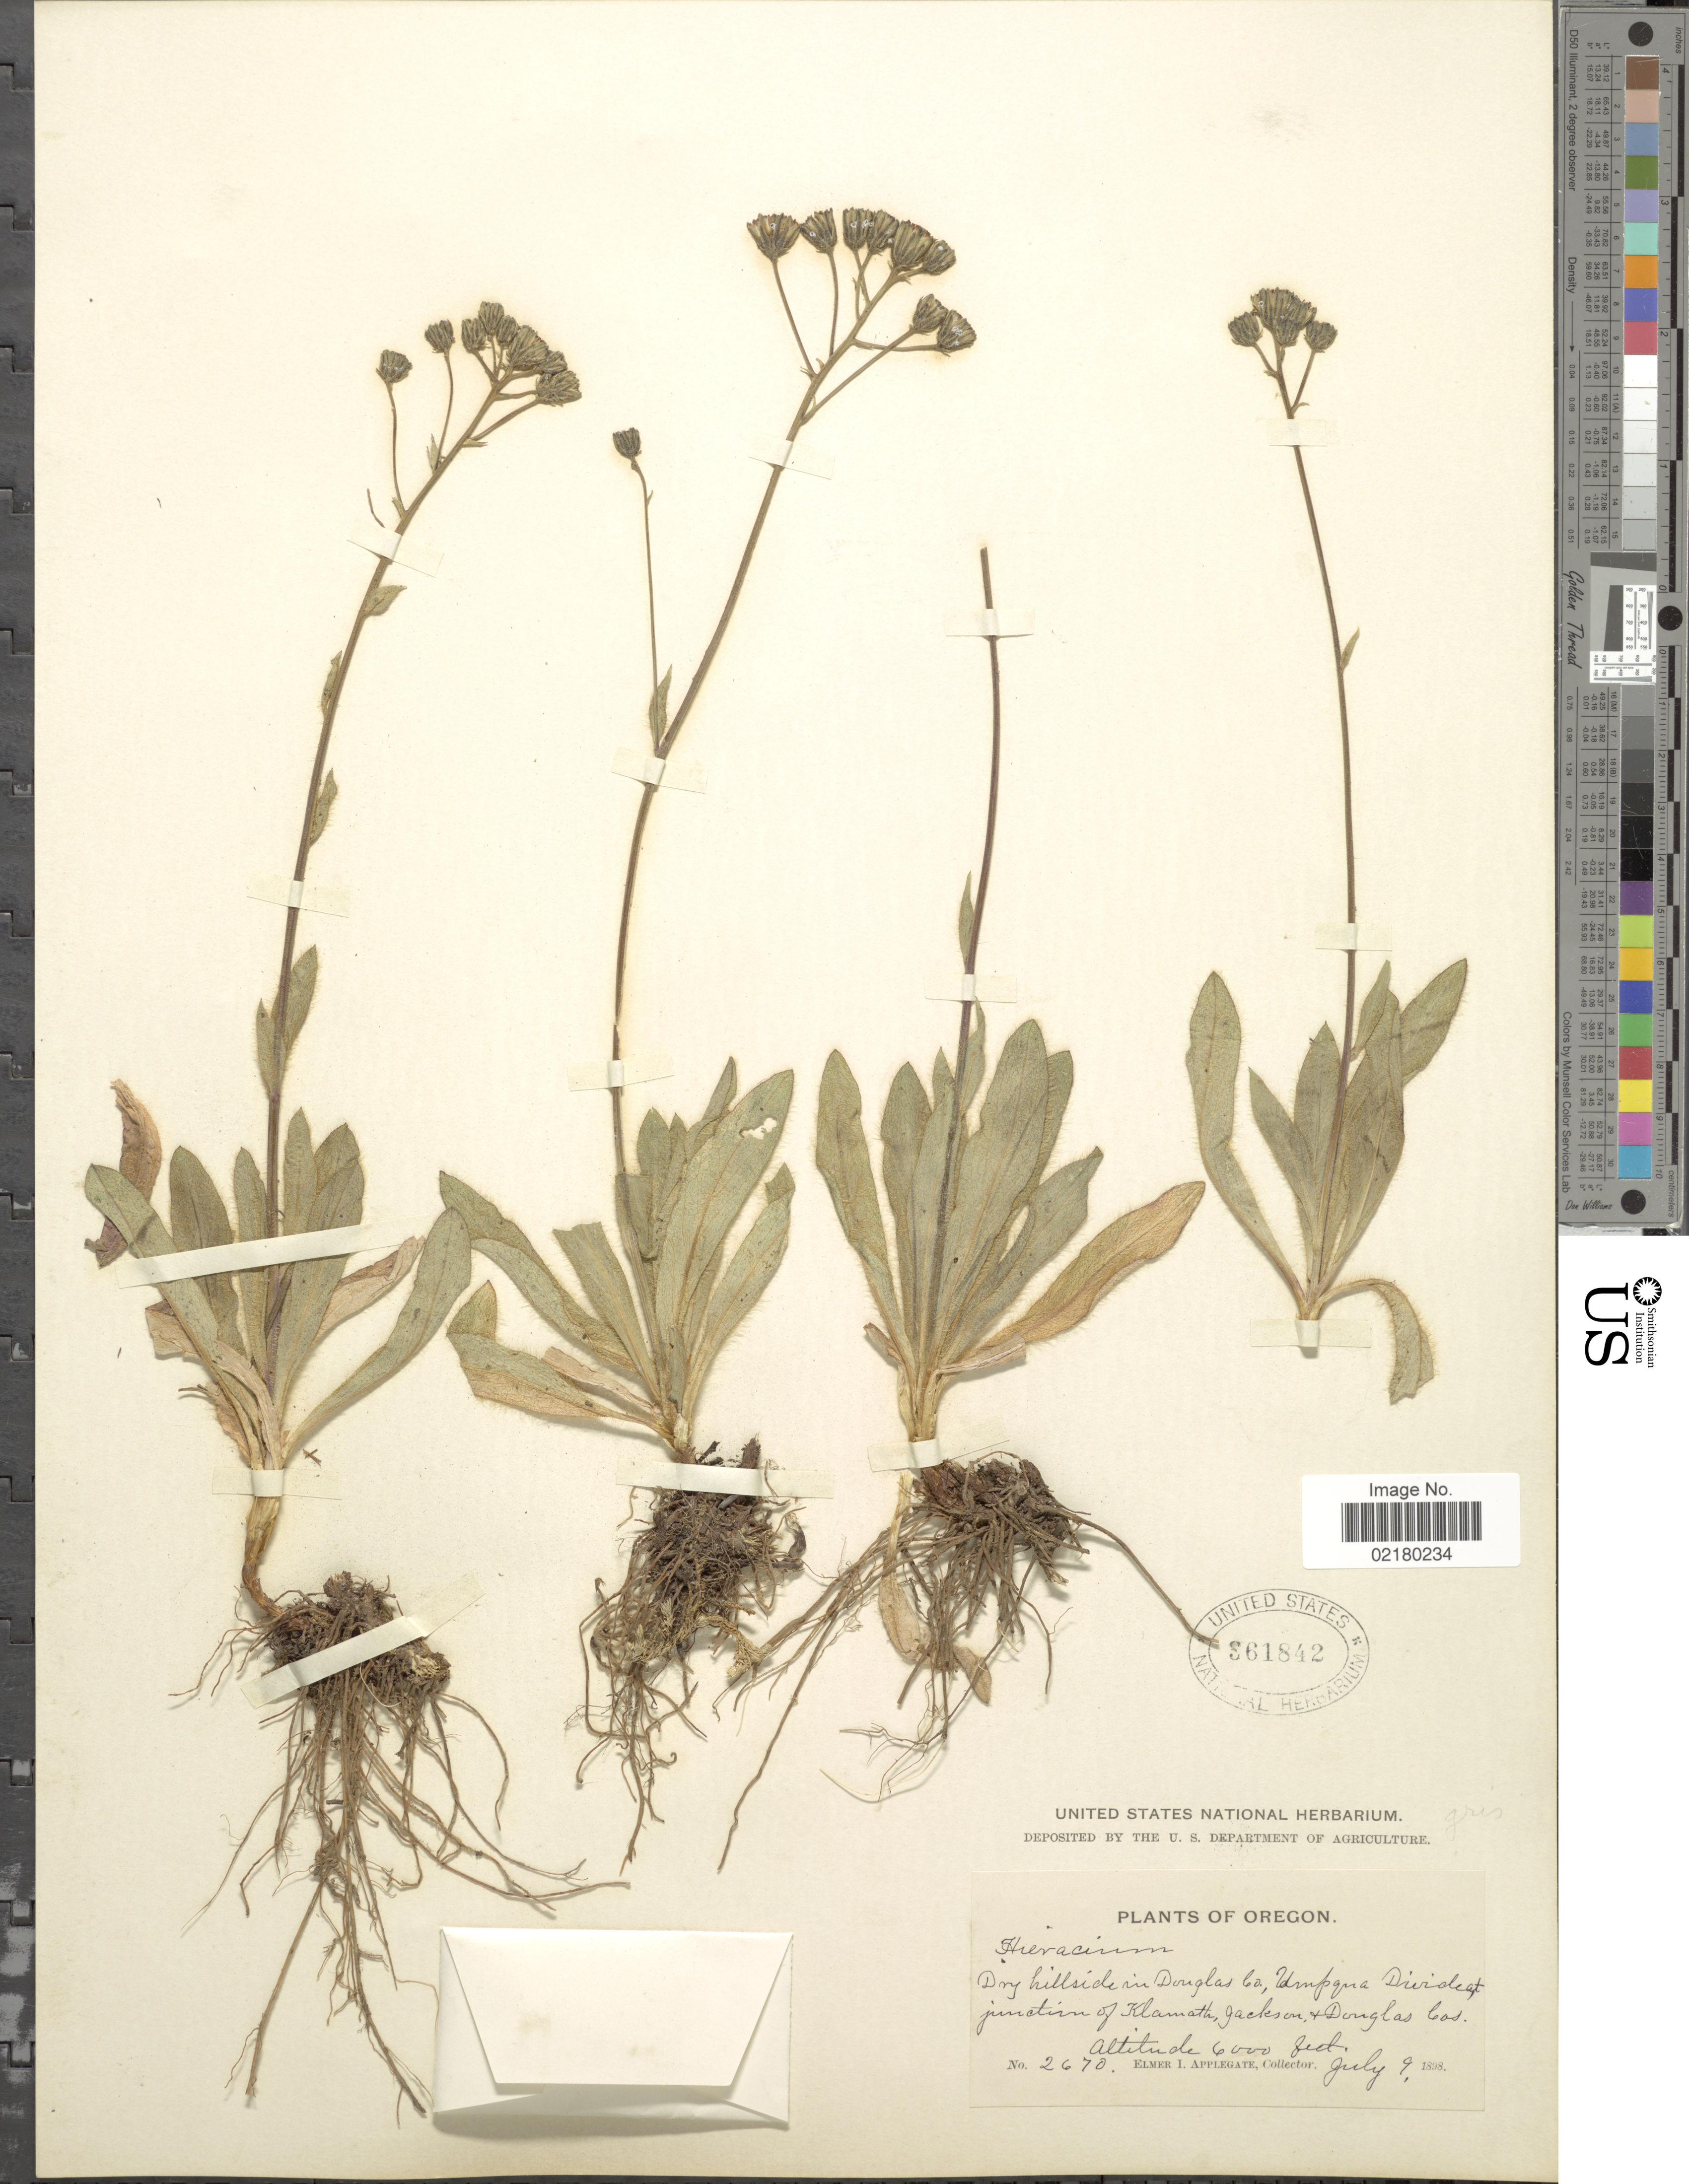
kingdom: Plantae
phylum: Tracheophyta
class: Magnoliopsida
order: Asterales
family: Asteraceae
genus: Hieracium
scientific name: Hieracium griseum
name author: Rydb.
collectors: E. I. Applegate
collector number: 2670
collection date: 1898-07-09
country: United States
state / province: Oregon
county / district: Douglas / Jackson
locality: Dry hillside in Douglas Co., Umpqua Divide at junction of Klamath, Jackson + Douglas Cos.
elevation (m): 1829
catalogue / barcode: US 361842